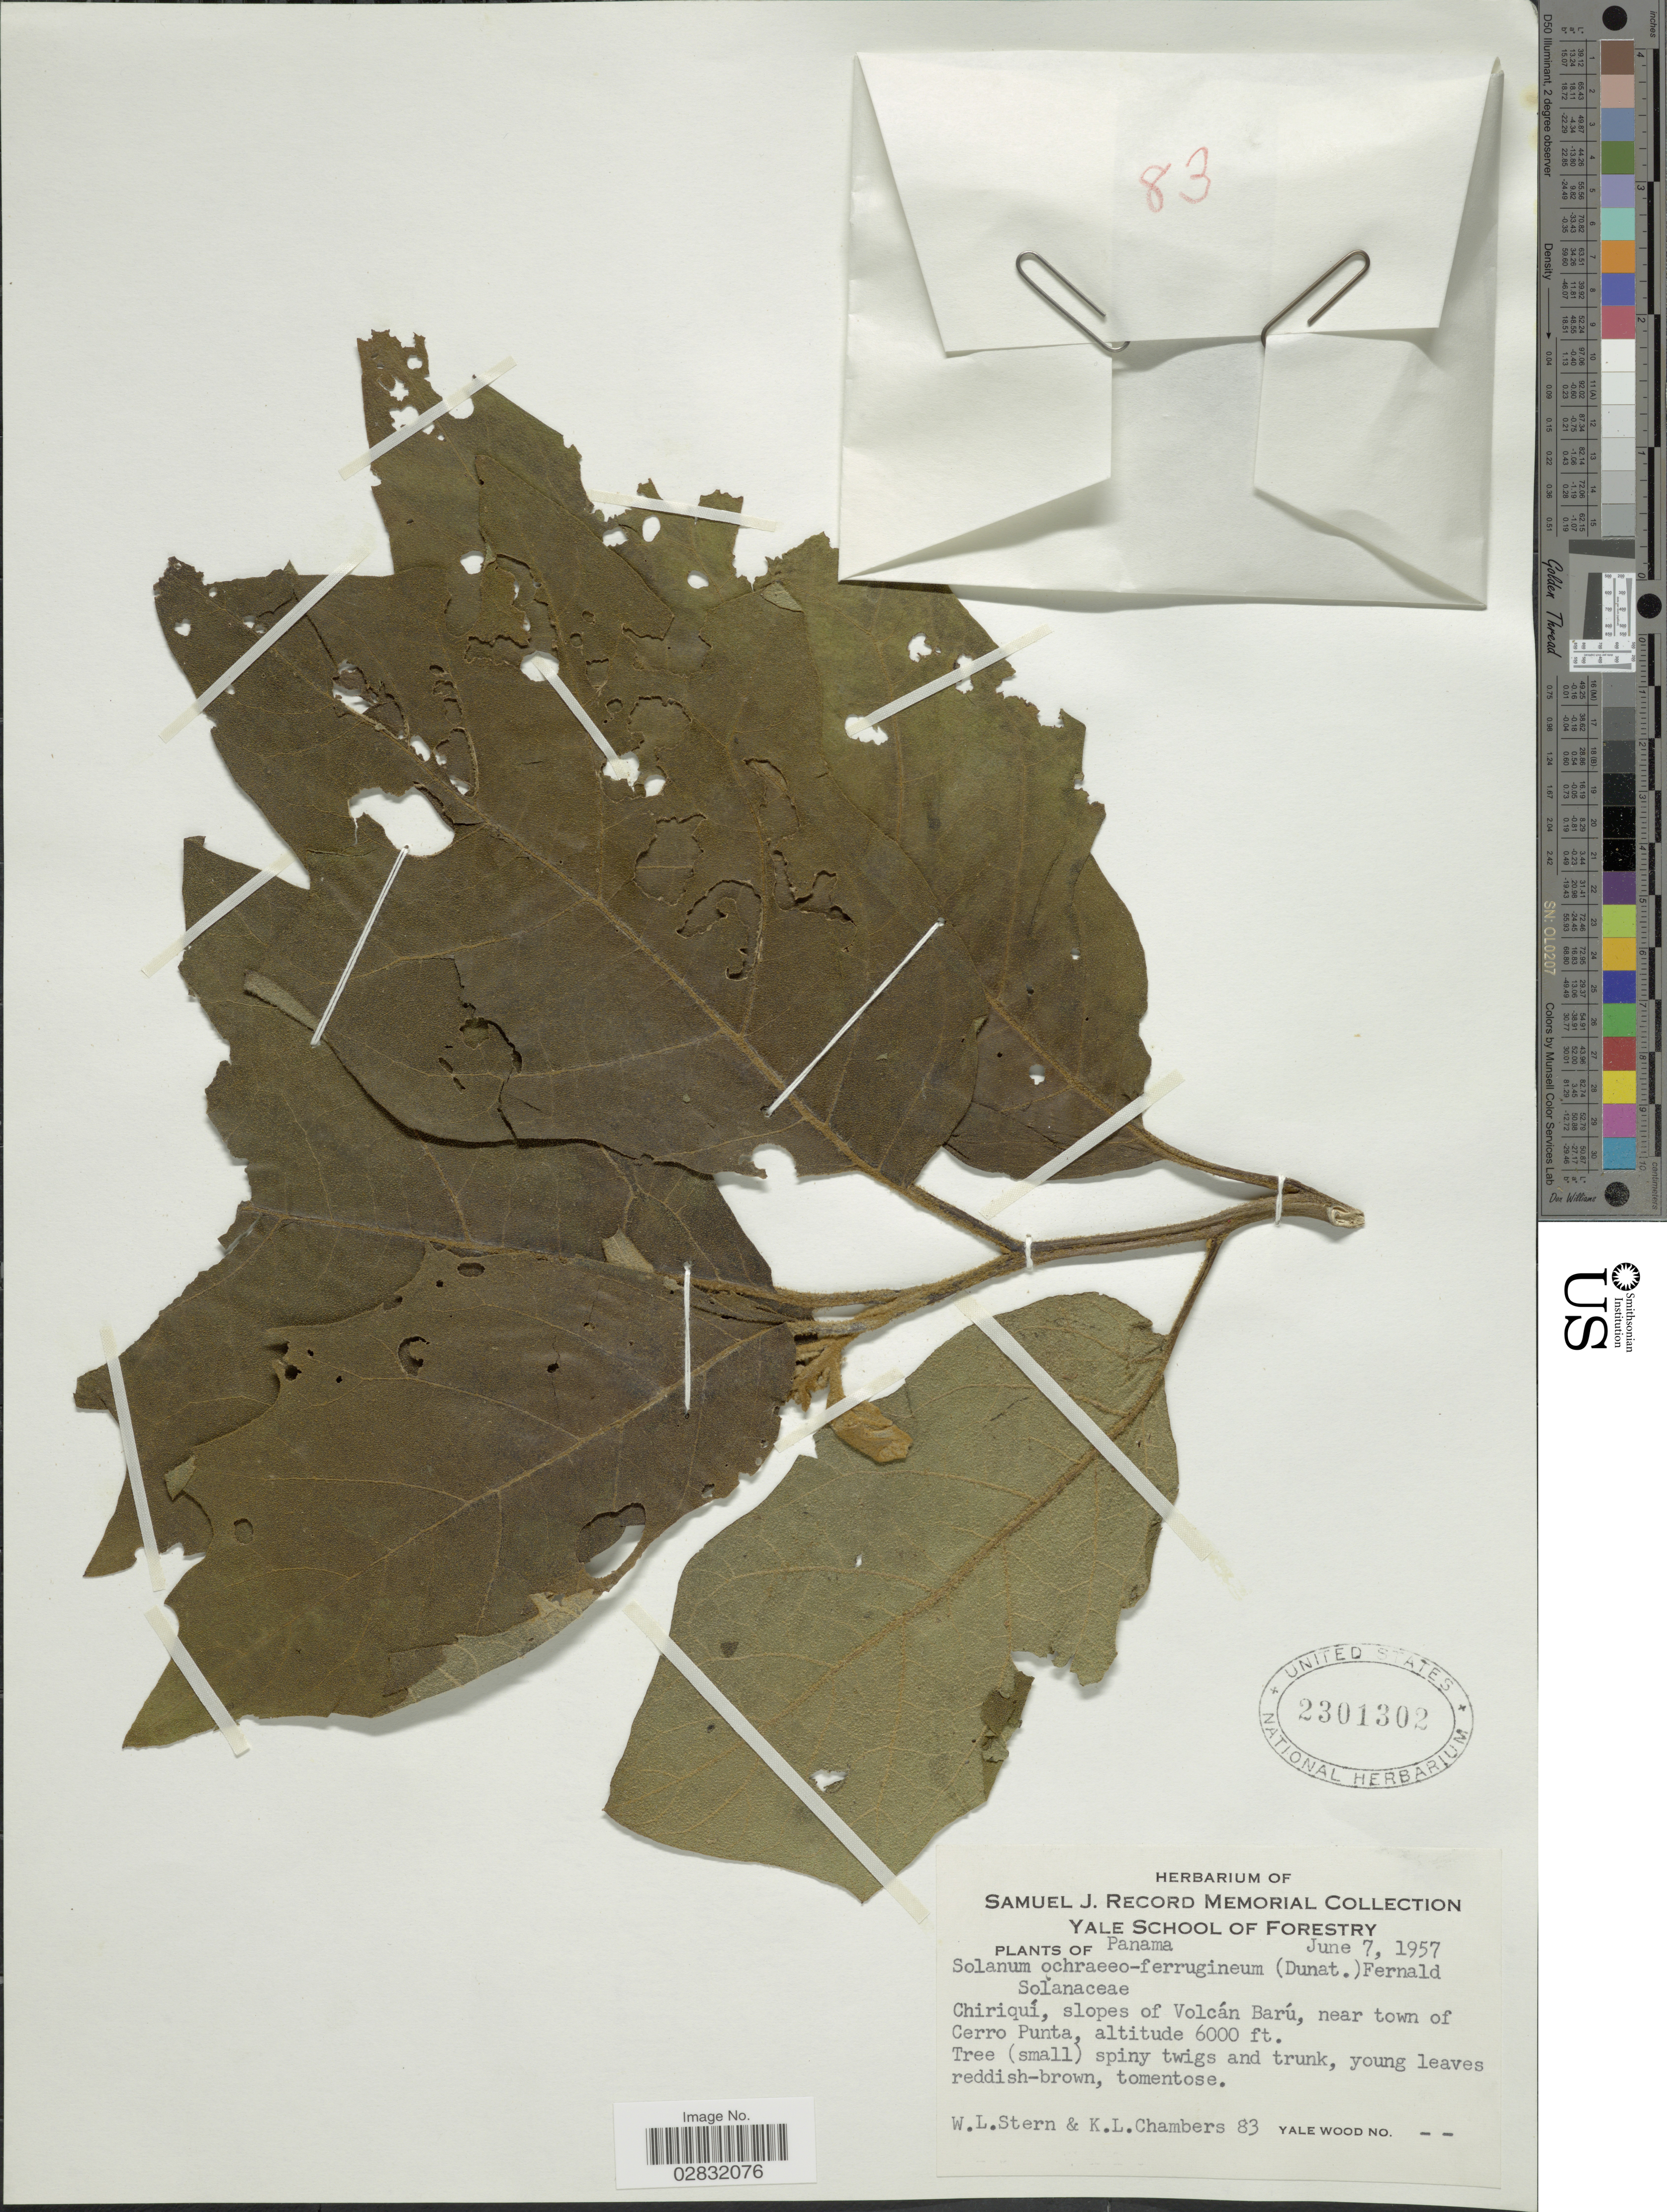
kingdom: Plantae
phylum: Tracheophyta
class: Magnoliopsida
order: Solanales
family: Solanaceae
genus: Solanum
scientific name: Solanum ochraceo-ferrugineum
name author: (Dunal) Fernald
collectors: W. L. Stern & K. Chambers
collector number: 83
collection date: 1957-06-07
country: Panama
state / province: Chiriqui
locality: Slopes of Volcán Barú, near town of Cerro Punta.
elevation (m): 1829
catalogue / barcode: US 2301302